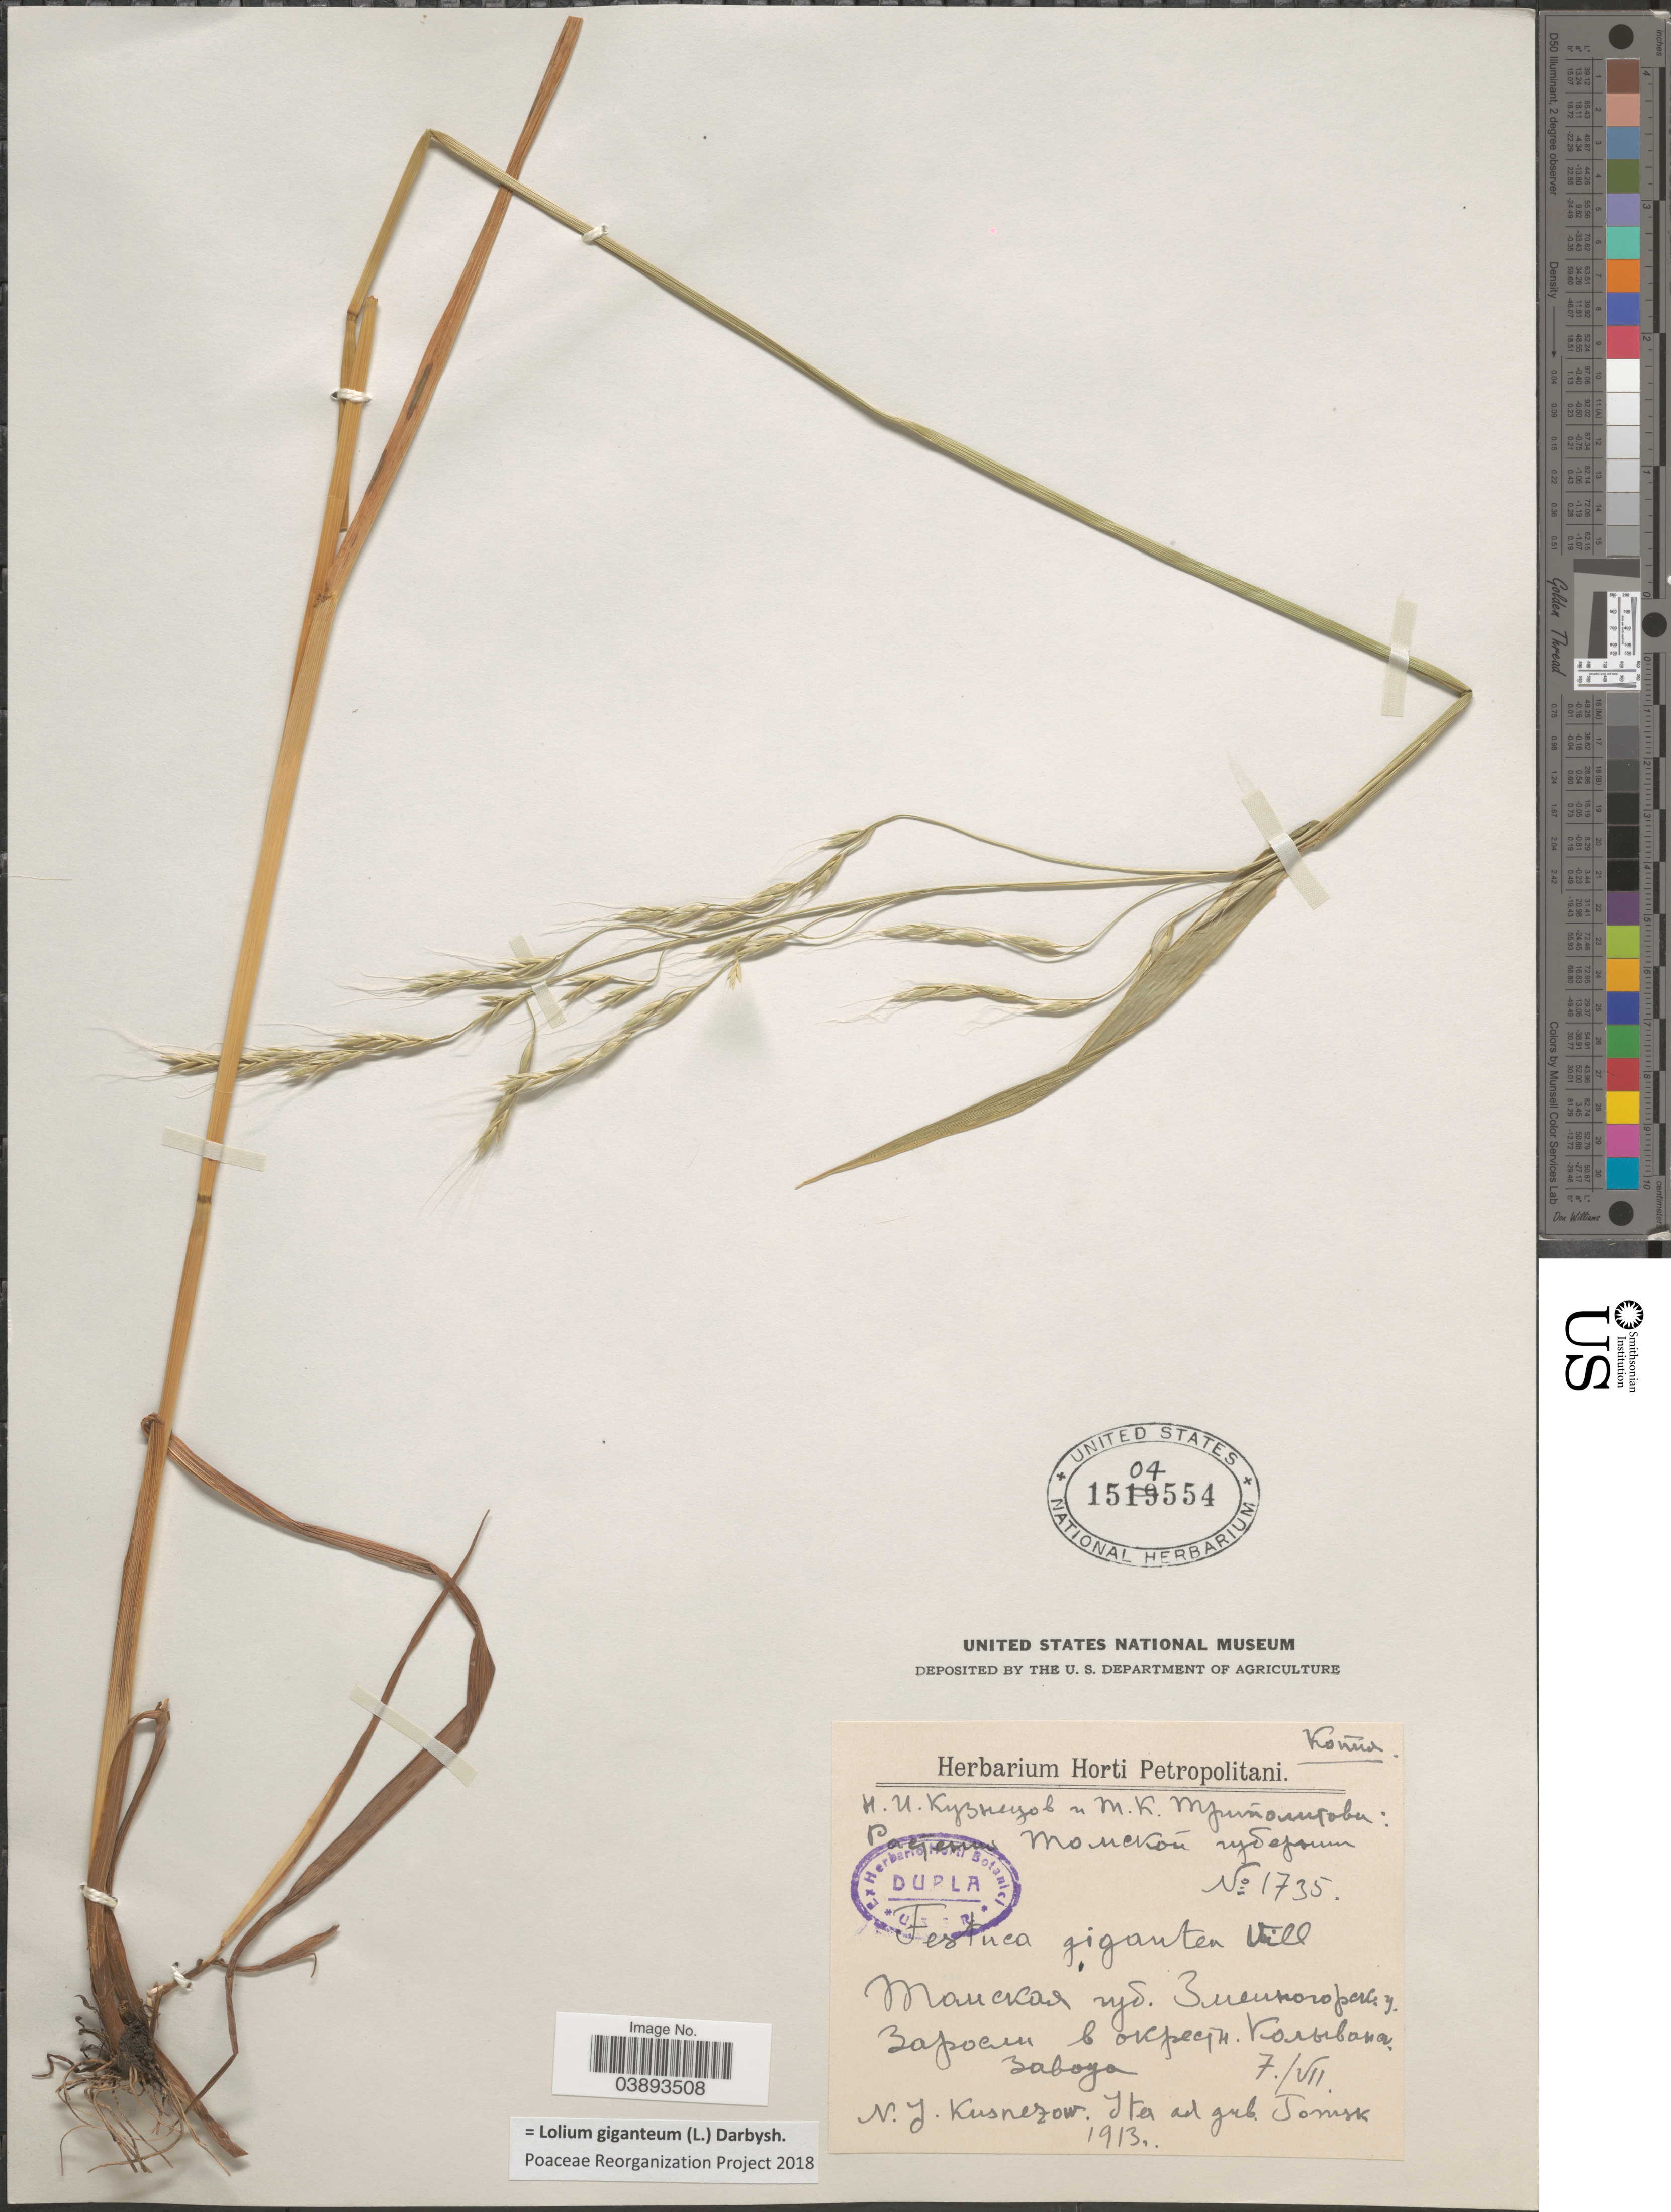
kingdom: Plantae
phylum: Tracheophyta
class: Liliopsida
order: Poales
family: Poaceae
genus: Lolium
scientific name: Lolium giganteum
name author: (L.) Darbysh.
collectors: N. Kusnezow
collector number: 1735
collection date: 1913-07-07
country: Russian Federation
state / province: Altai Republic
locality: Kolyvan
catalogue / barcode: US 1504554